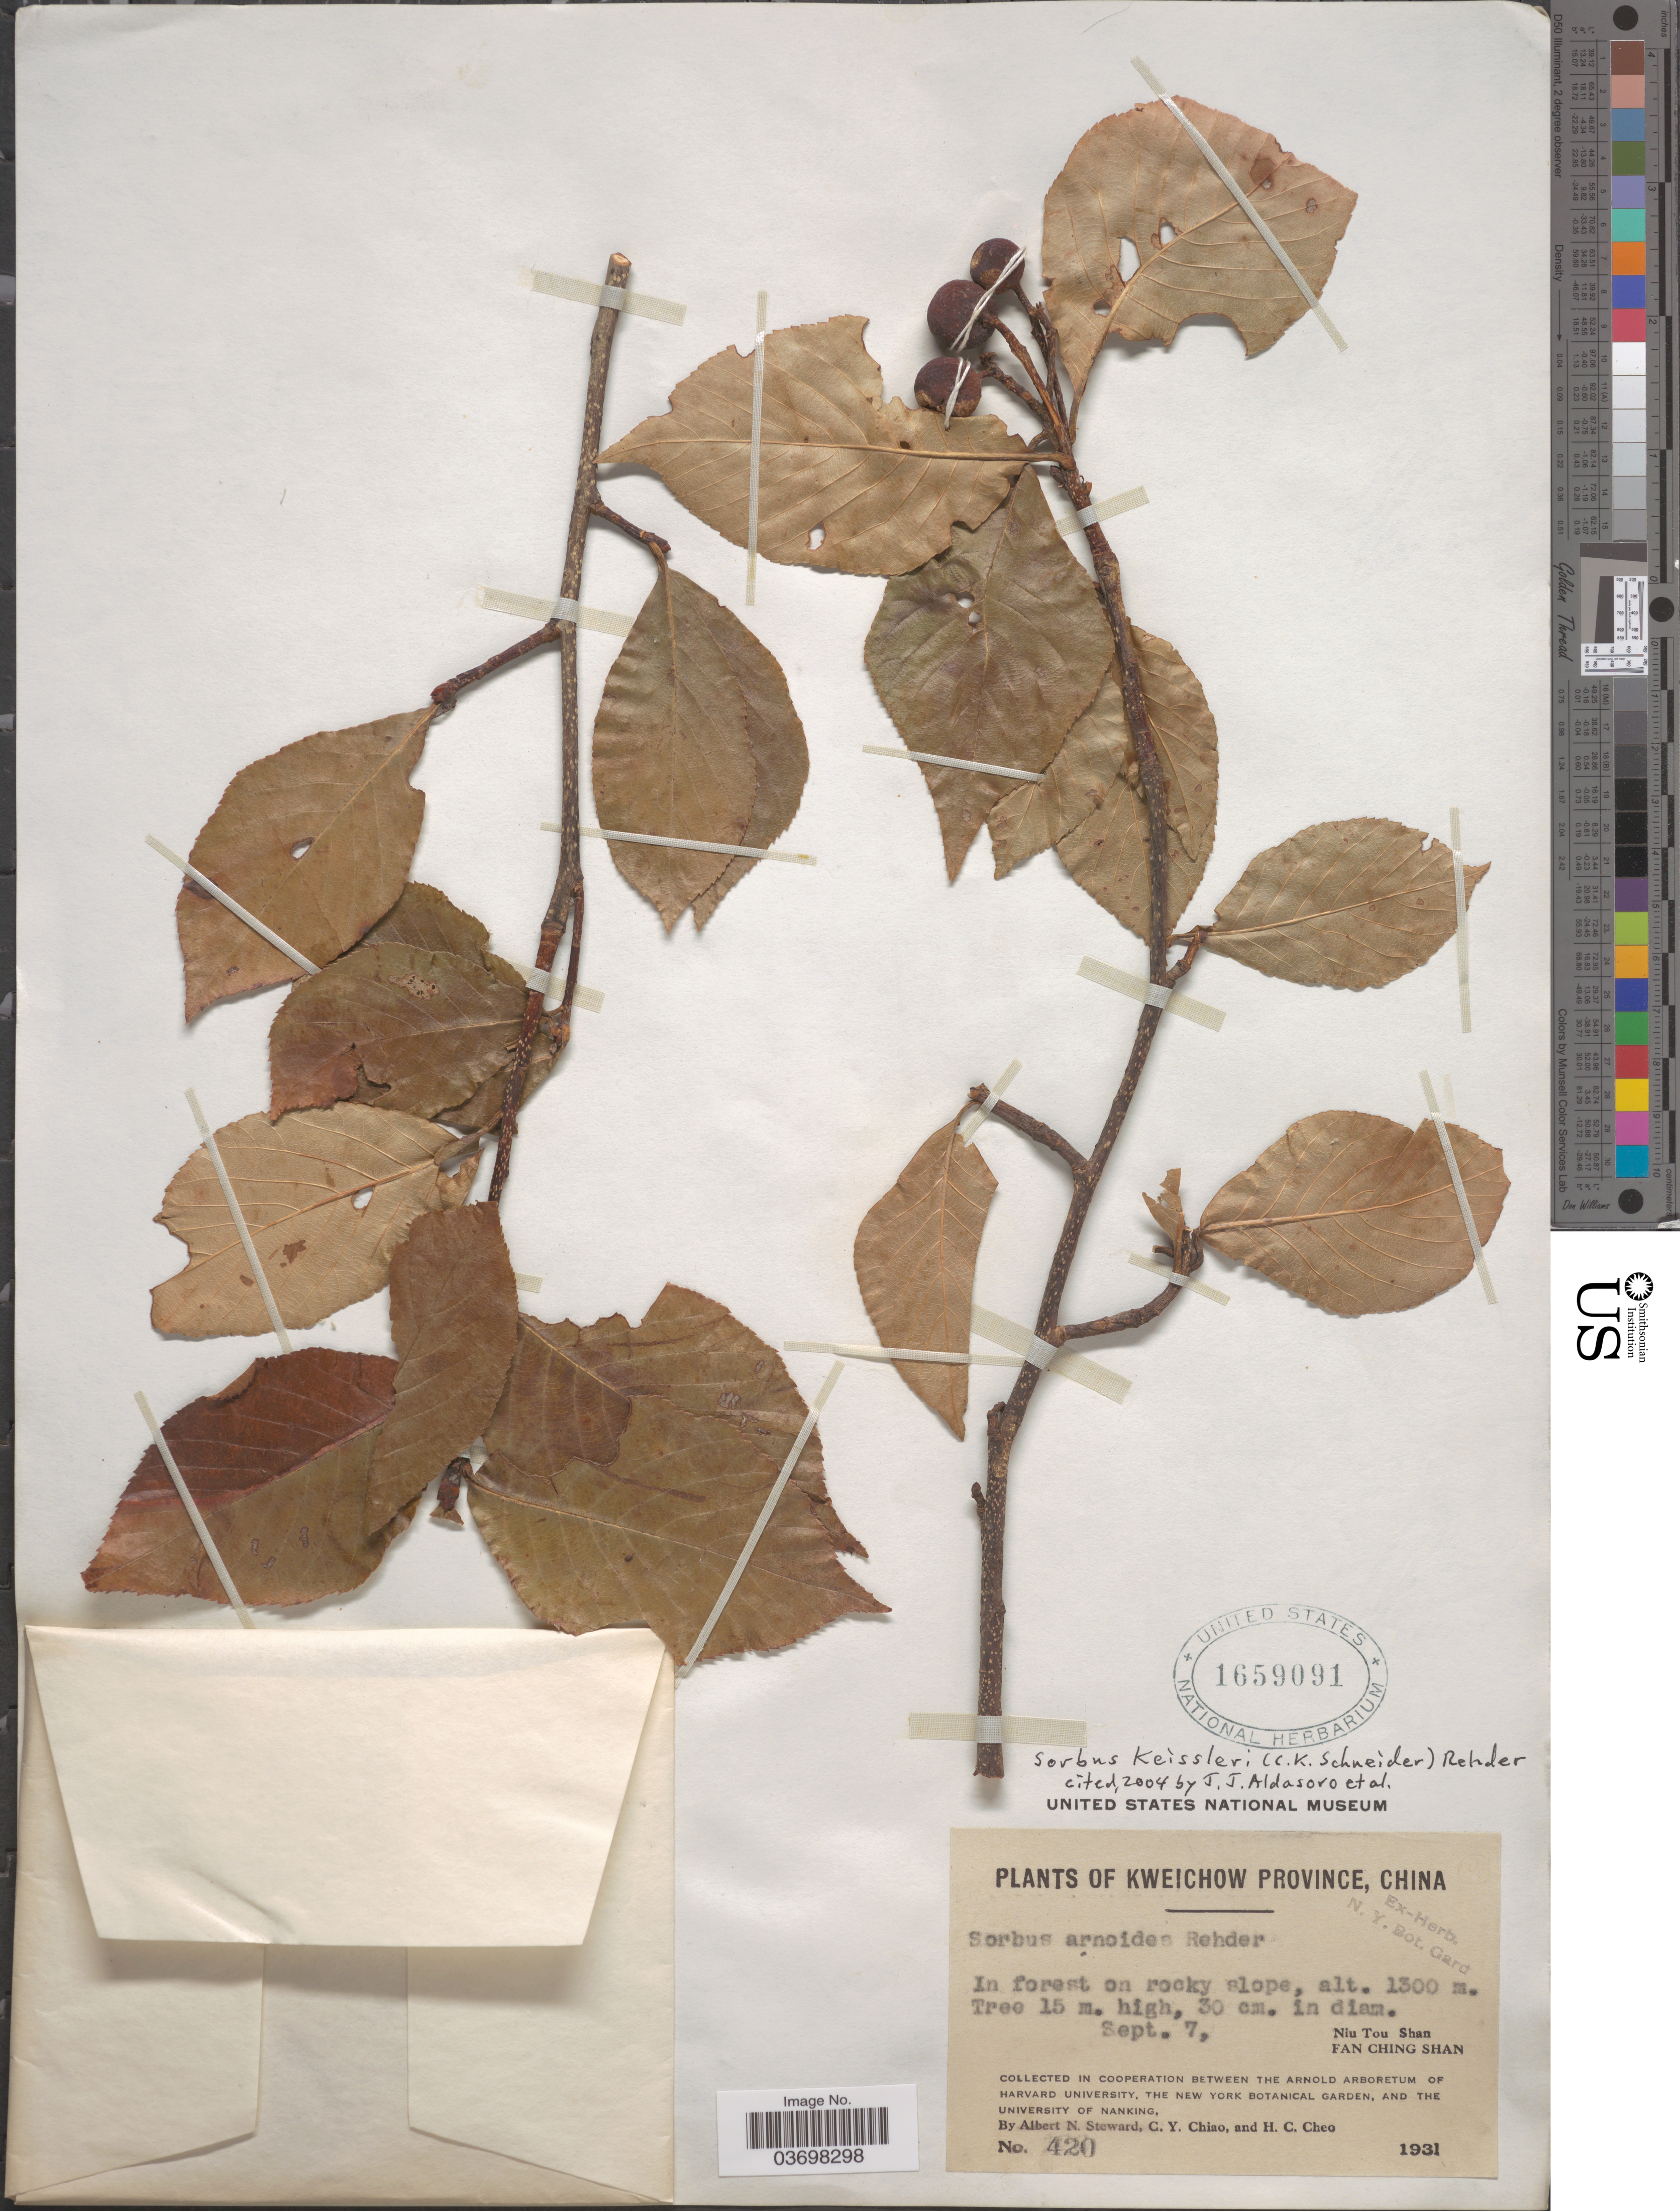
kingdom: Plantae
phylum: Tracheophyta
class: Magnoliopsida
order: Rosales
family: Rosaceae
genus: Sorbus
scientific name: Sorbus keissleri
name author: (C.K. Schneid.) Rehder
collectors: A. N. Steward, C. Y. Chiao & H. Cheo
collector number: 420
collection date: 1931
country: China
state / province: Guizhou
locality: Kweichow Province. Niu Tou Shan. Fan Ching Shan.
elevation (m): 1300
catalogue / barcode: US 1659091